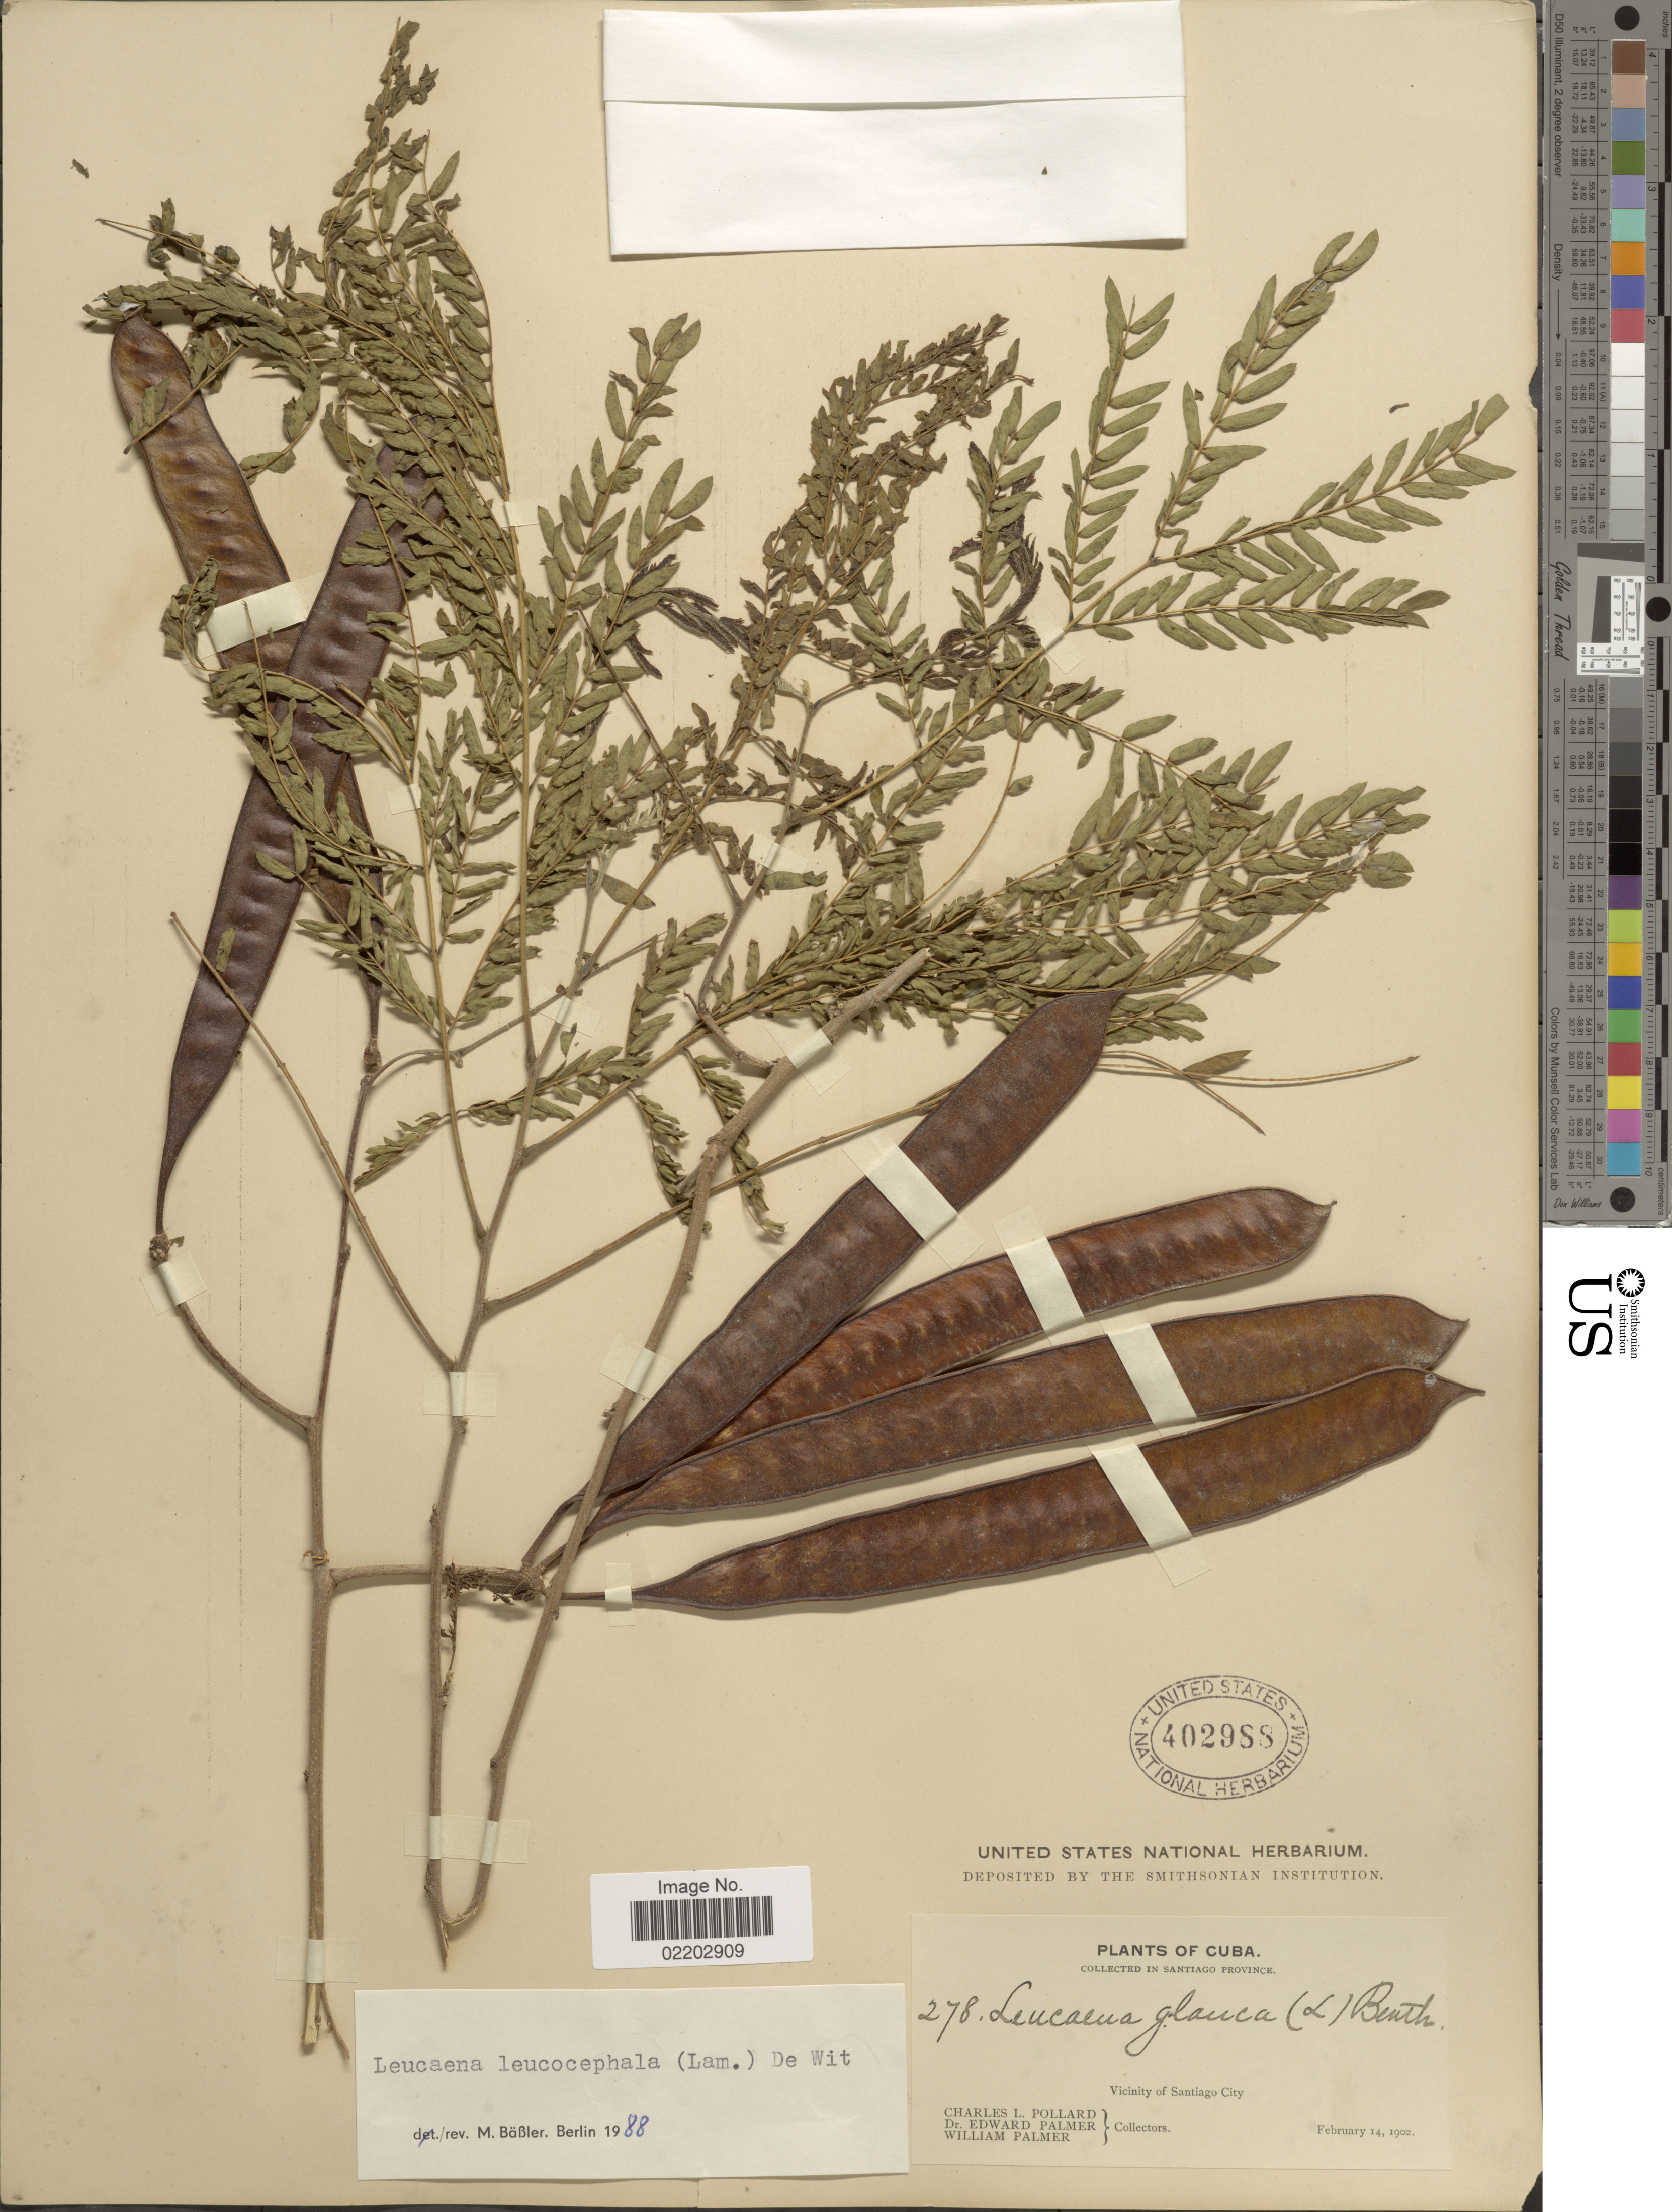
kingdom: Plantae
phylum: Tracheophyta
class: Magnoliopsida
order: Fabales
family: Fabaceae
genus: Leucaena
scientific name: Leucaena leucocephala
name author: (Lam.) de Wit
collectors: C. L. Pollard, E. Palmer & W. Palmer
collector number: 278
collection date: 1902-02-14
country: Cuba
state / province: Santiago de Cuba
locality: Santiago, Vicinity of Santiago City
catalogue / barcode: US 402988